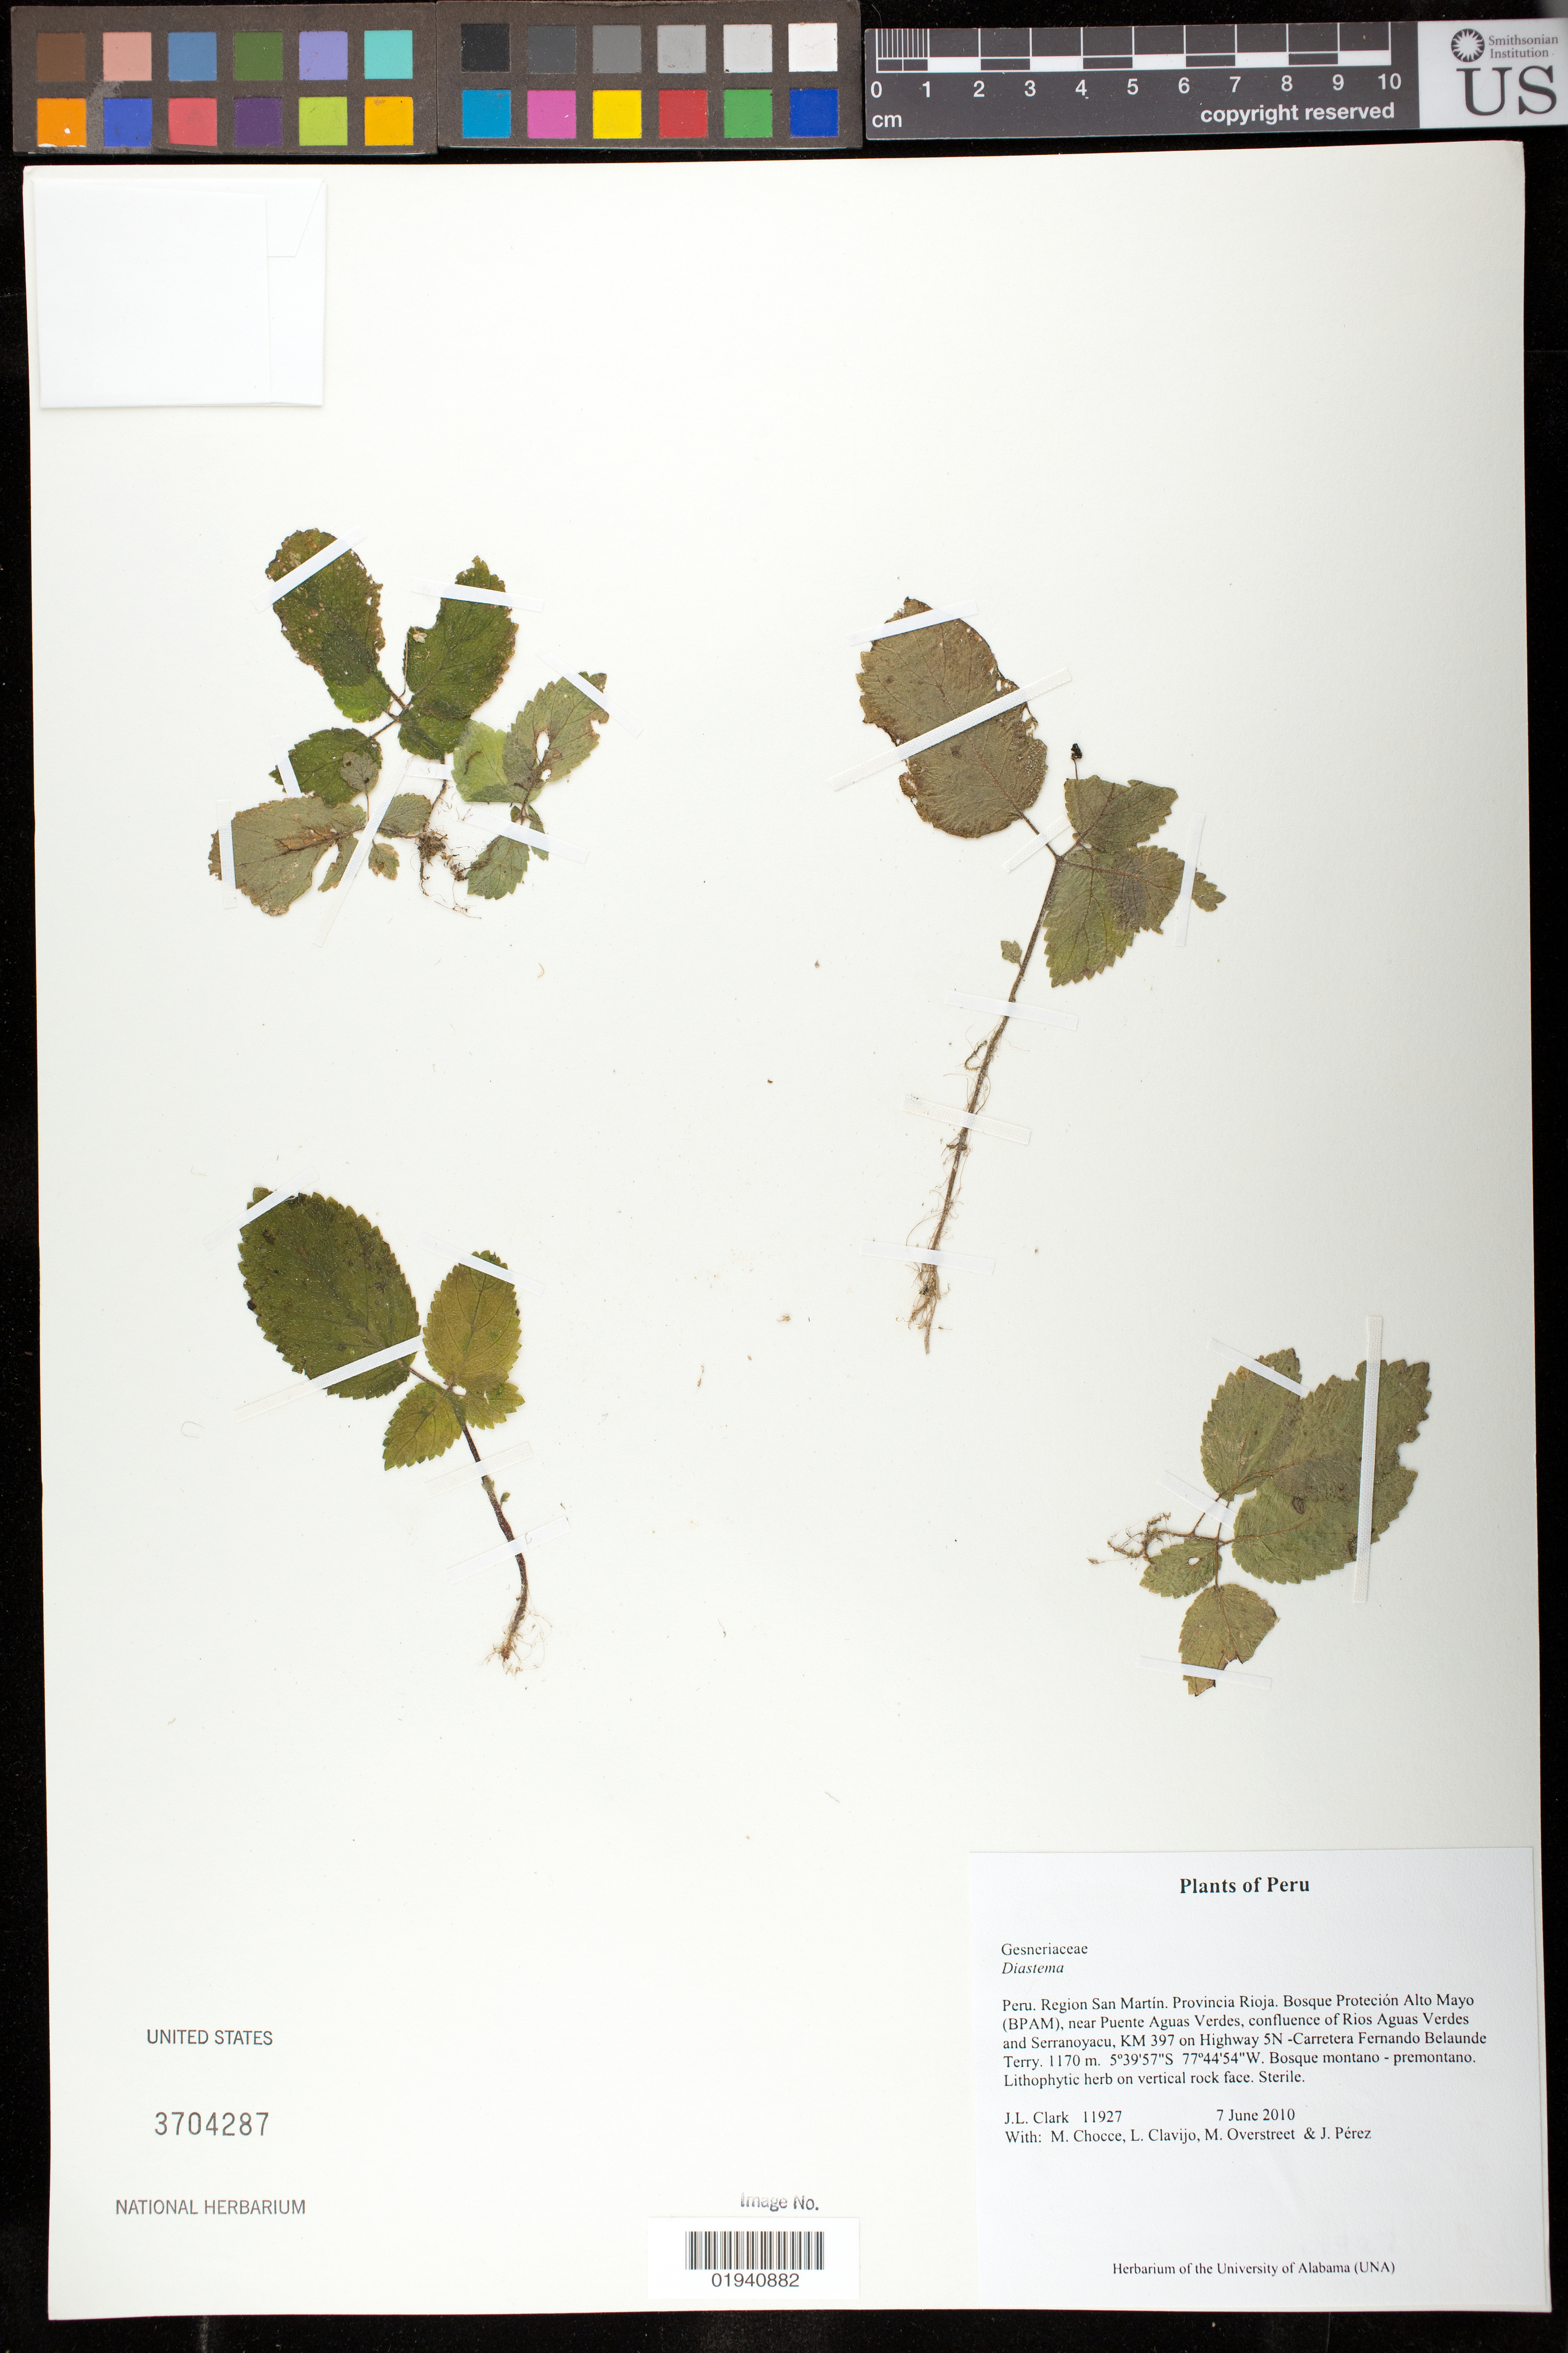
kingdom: Plantae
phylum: Tracheophyta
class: Magnoliopsida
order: Lamiales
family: Gesneriaceae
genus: Diastema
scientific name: Diastema sp.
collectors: J. L. Clark, M. Chocce, L. Clavijo, M. Overstreet & J. Perez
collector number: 11927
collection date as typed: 07 Jun 2010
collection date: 2010-06-07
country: Peru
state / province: San Martín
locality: Provincia Rioja. Bosque Protecion Alto Mayo (BPAM), near Puente Aguas Verdes, confluence of Rios Aguas Verdes and Serranoyacu, KM 397 on Highway 5N-Carretera Fernando Belaunde Terry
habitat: Bosque montano- premontano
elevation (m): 1170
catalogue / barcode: US 3704287